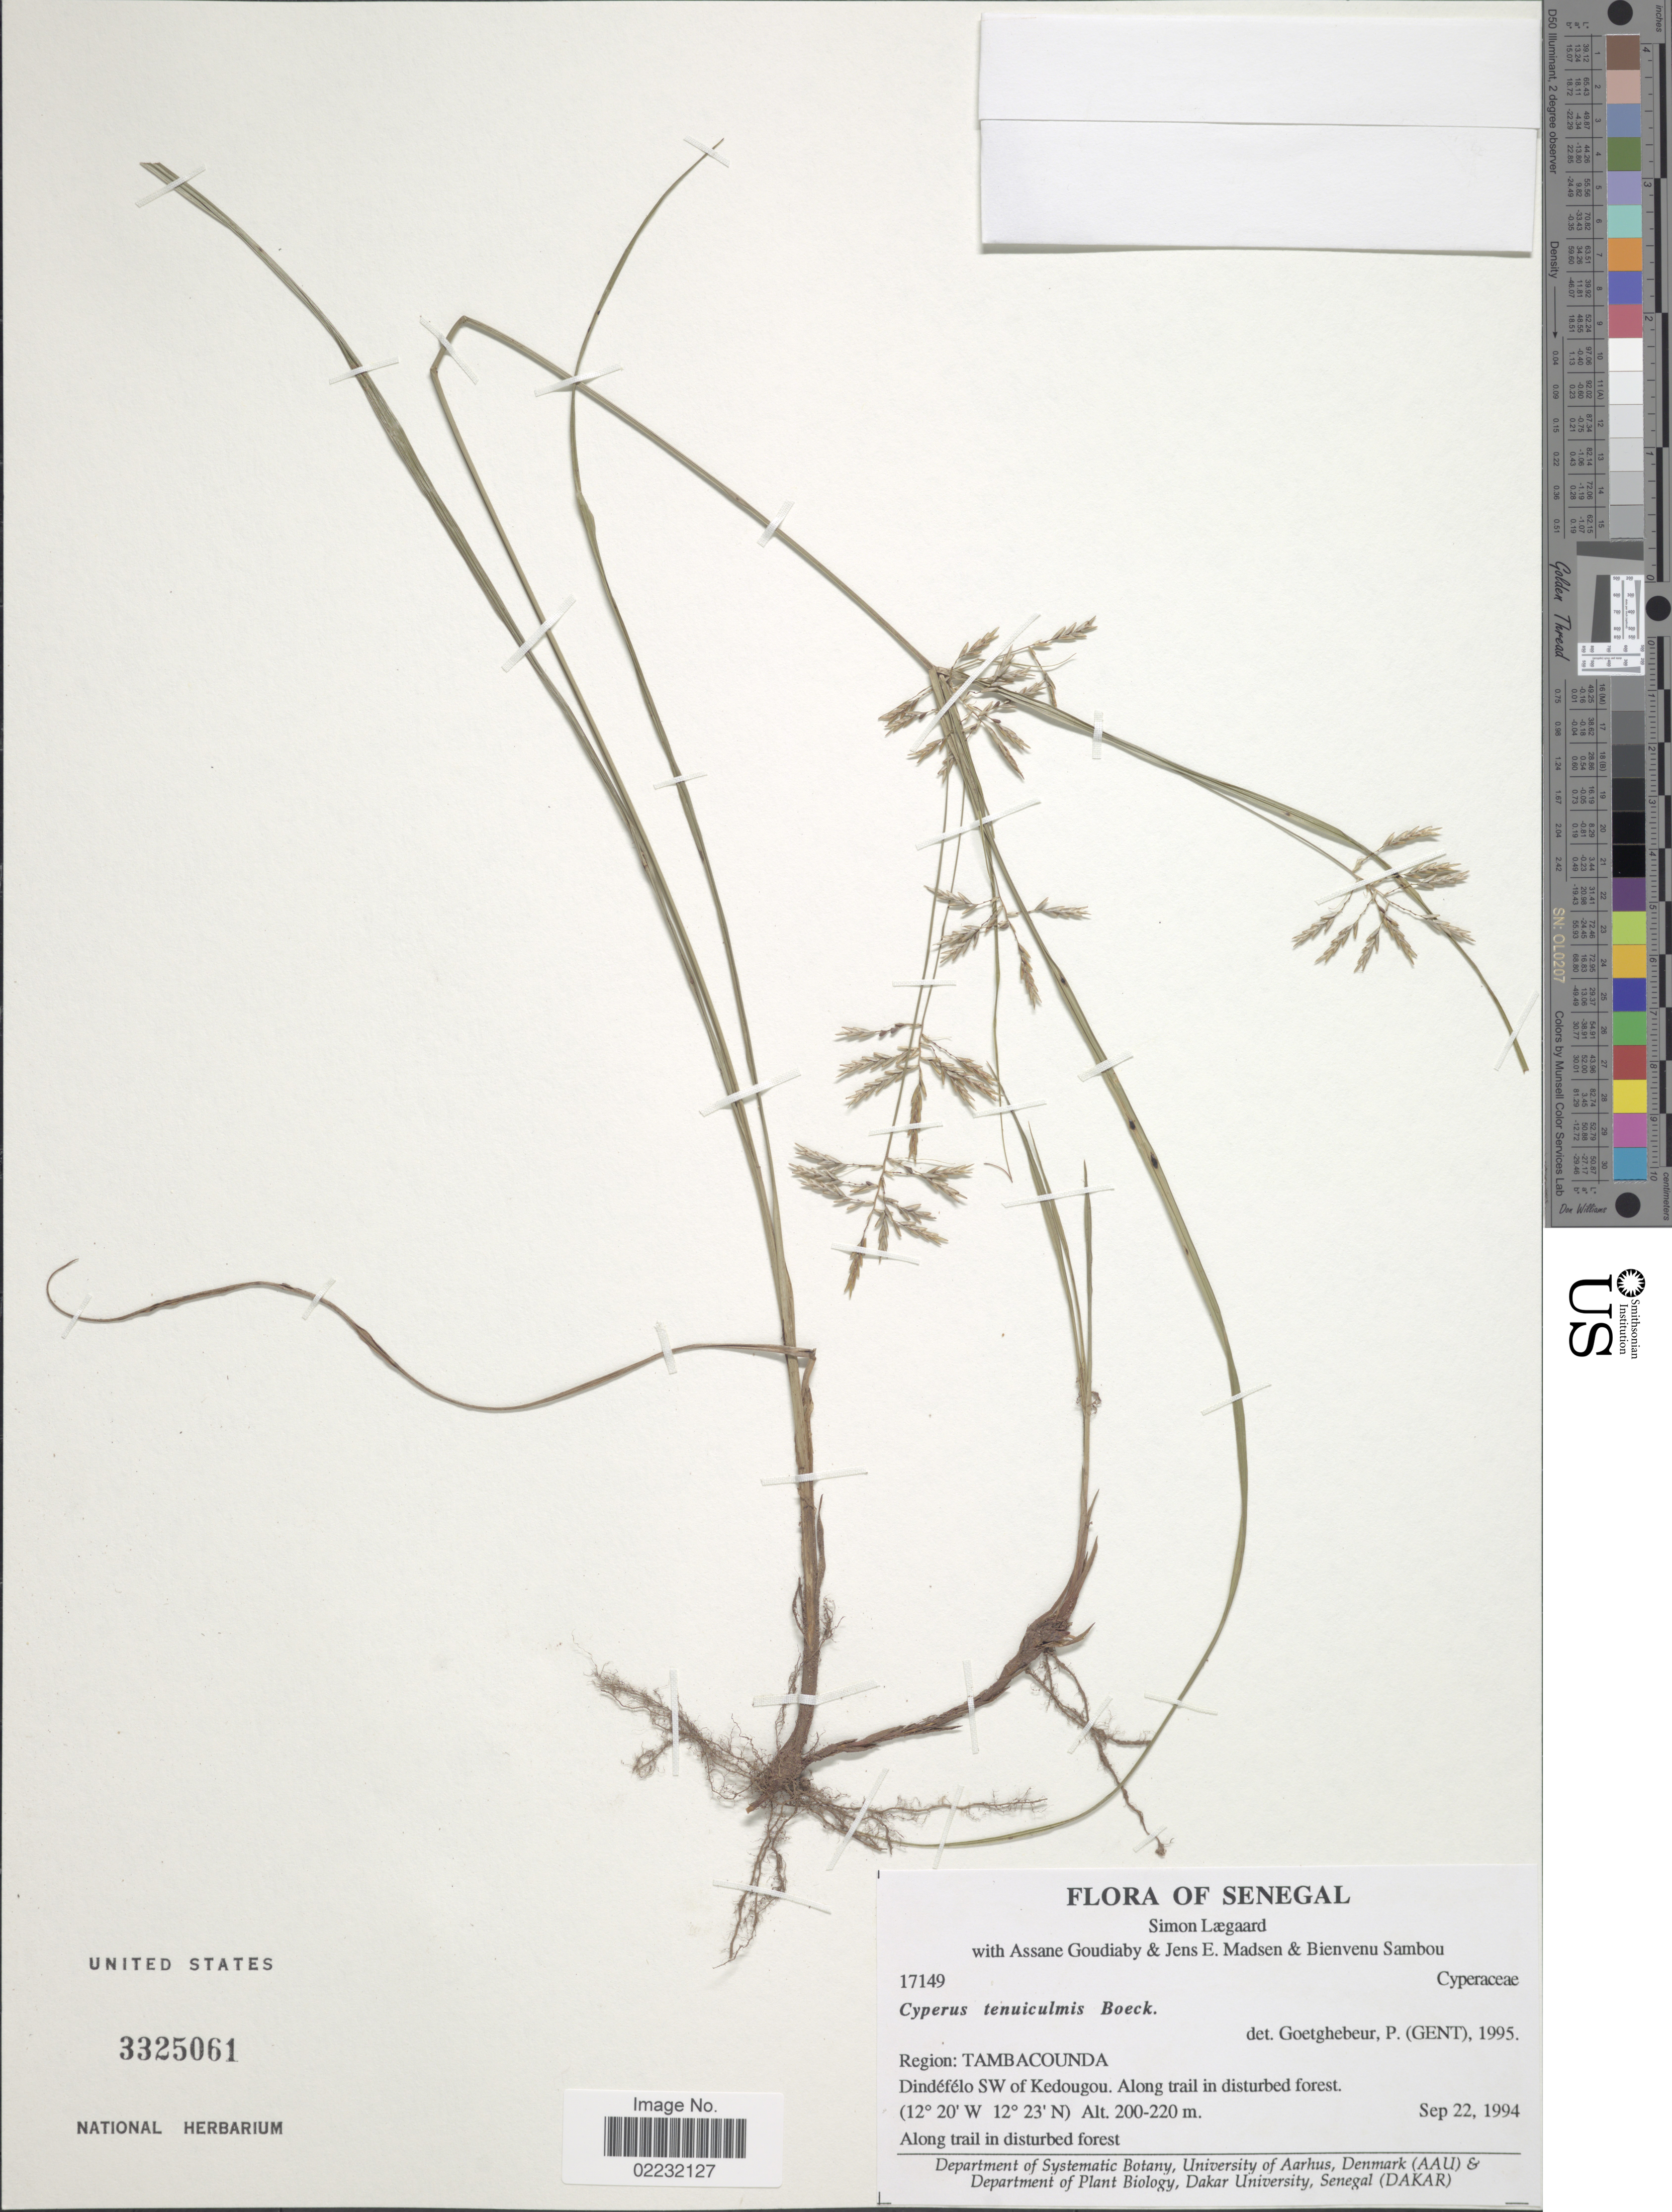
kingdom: Plantae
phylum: Tracheophyta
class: Liliopsida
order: Poales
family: Cyperaceae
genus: Cyperus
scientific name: Cyperus tenuiculmis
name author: Boeckeler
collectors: S. Lægaard, A. Goudiaby, J. E. Madsen & B. Sambou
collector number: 17149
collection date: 1994-09-22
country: Senegal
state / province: Tambacounda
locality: Dindefelo SW of Kedougou, along trail in disturbed forest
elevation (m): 200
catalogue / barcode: US 3325061